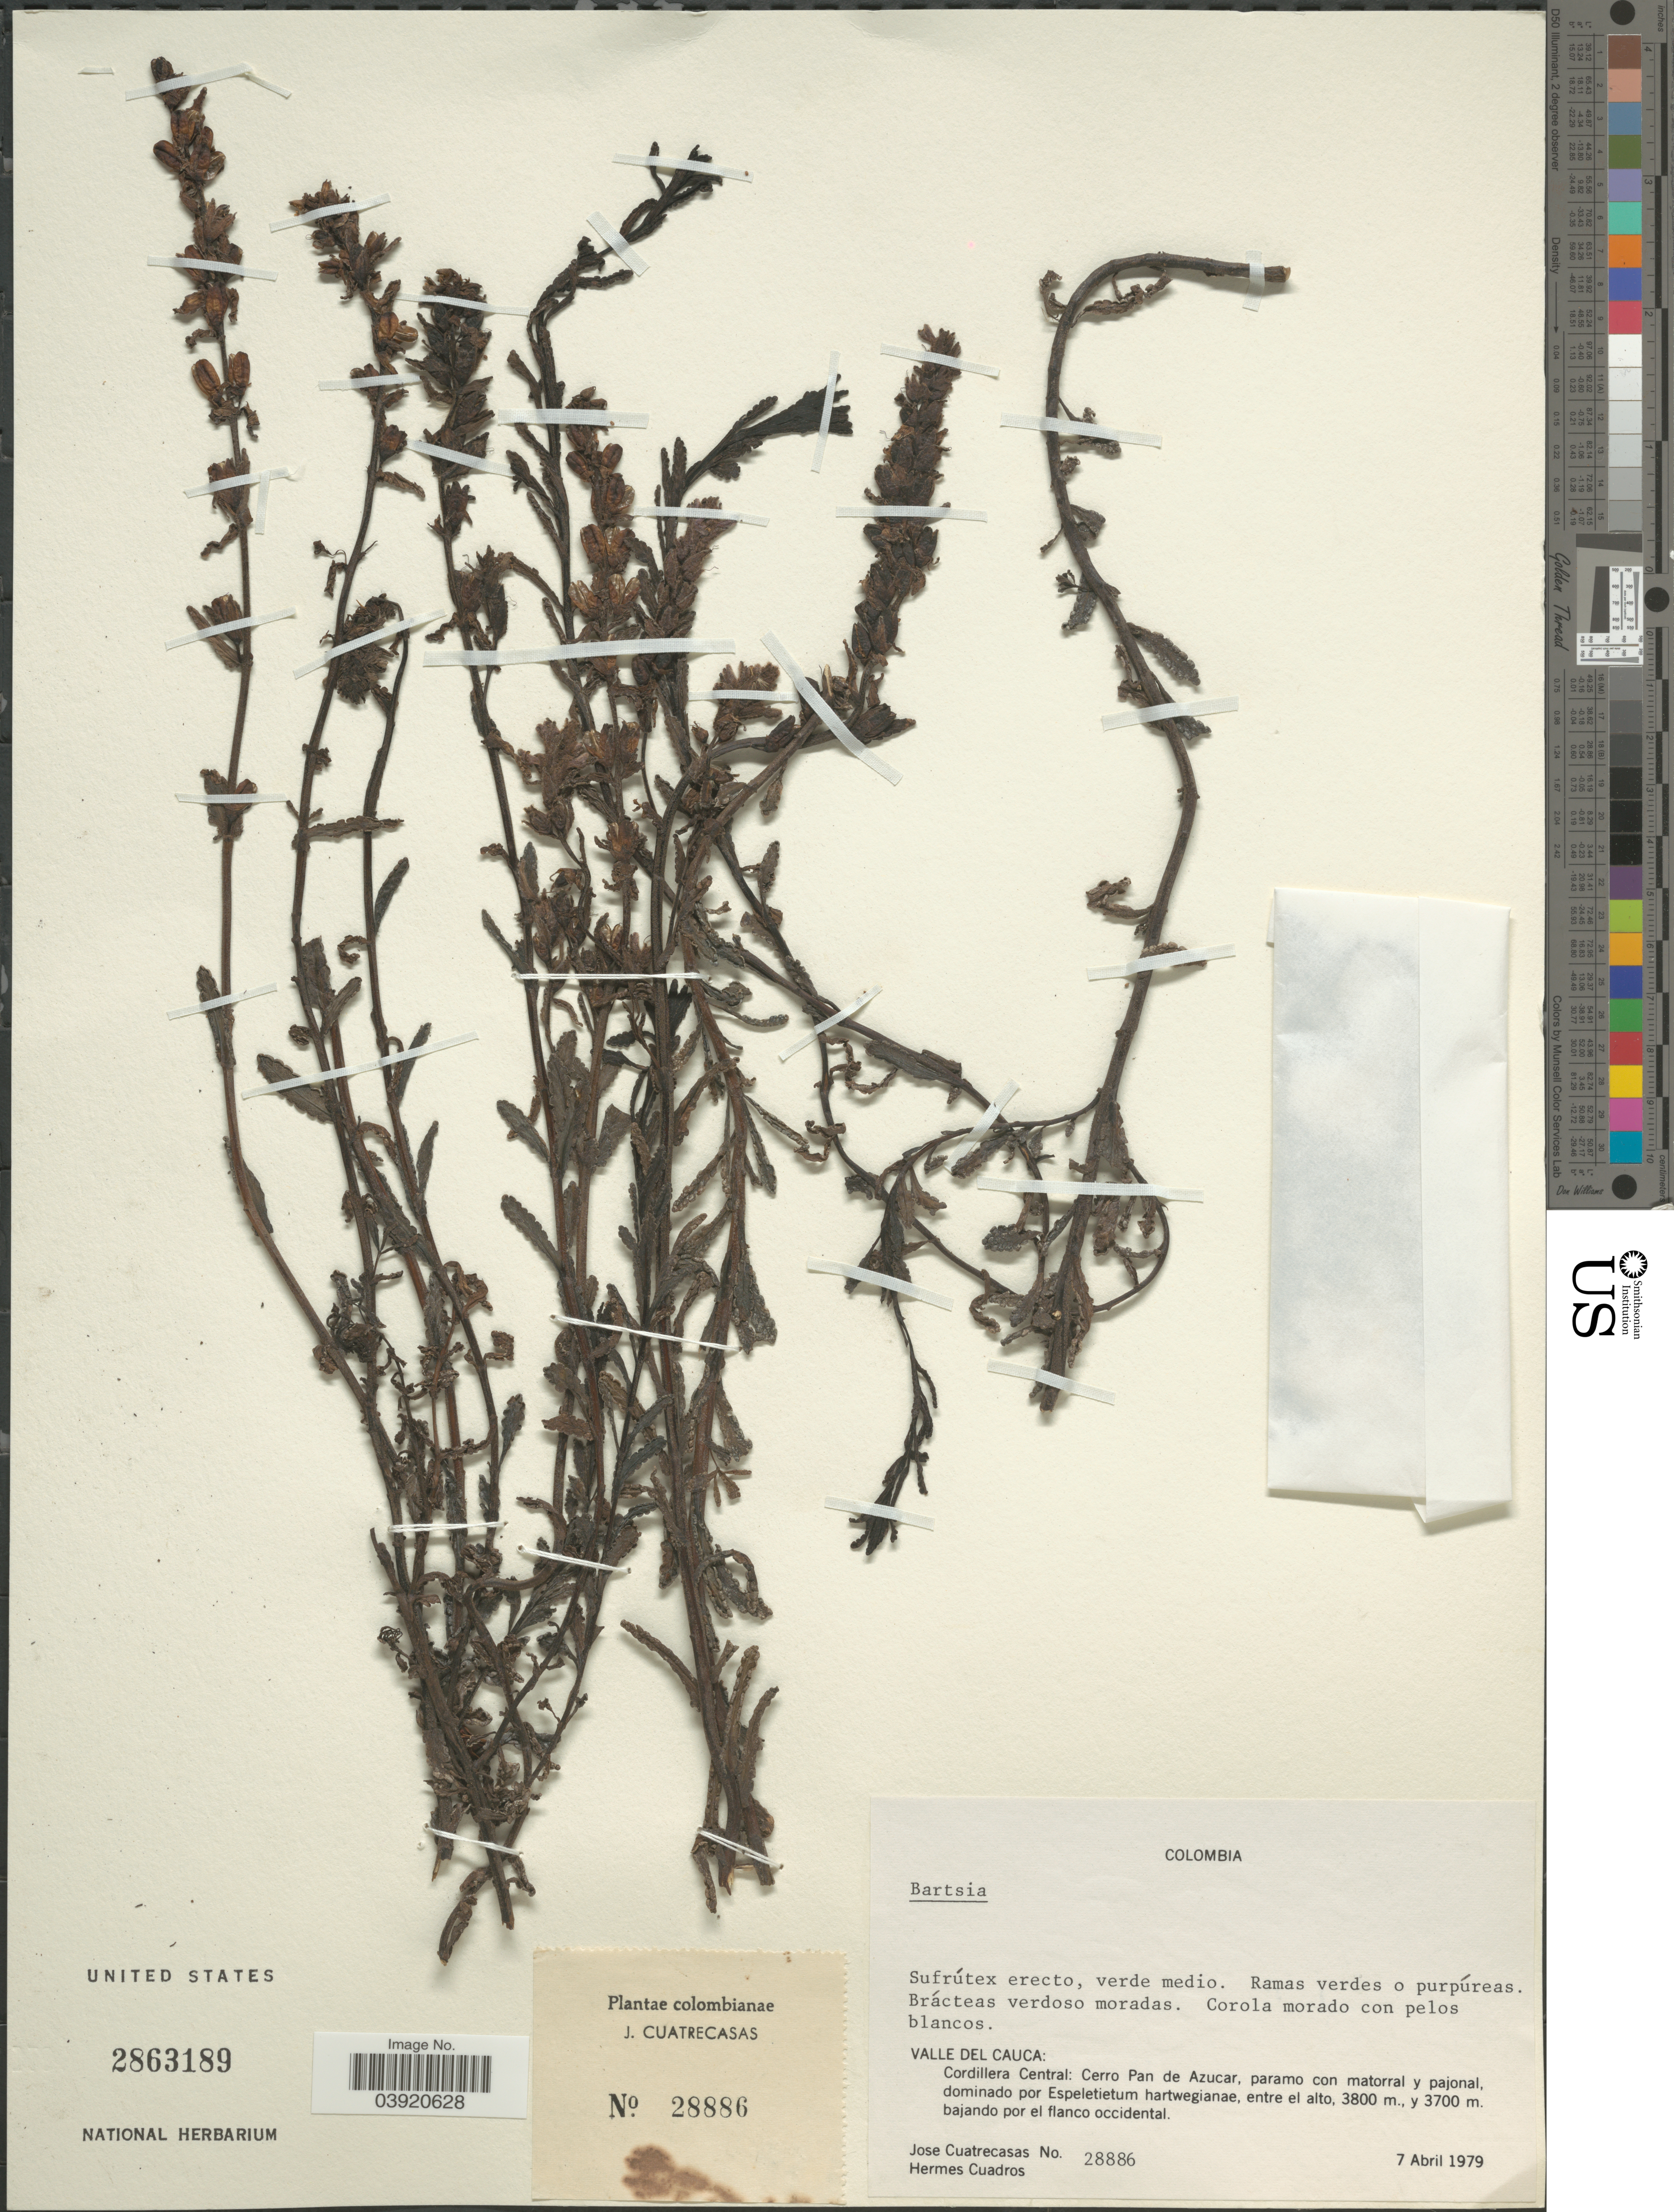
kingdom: Plantae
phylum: Tracheophyta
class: Magnoliopsida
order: Lamiales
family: Orobanchaceae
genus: Bartsia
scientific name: Bartsia sp.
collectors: J. Cuatrecasas & H. Cuadros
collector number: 28886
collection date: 1979-04-07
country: Colombia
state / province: Valle del Cauca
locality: Cordillera Central: Cerro Pan de Azucar.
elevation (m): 3700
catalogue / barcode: US 2863189